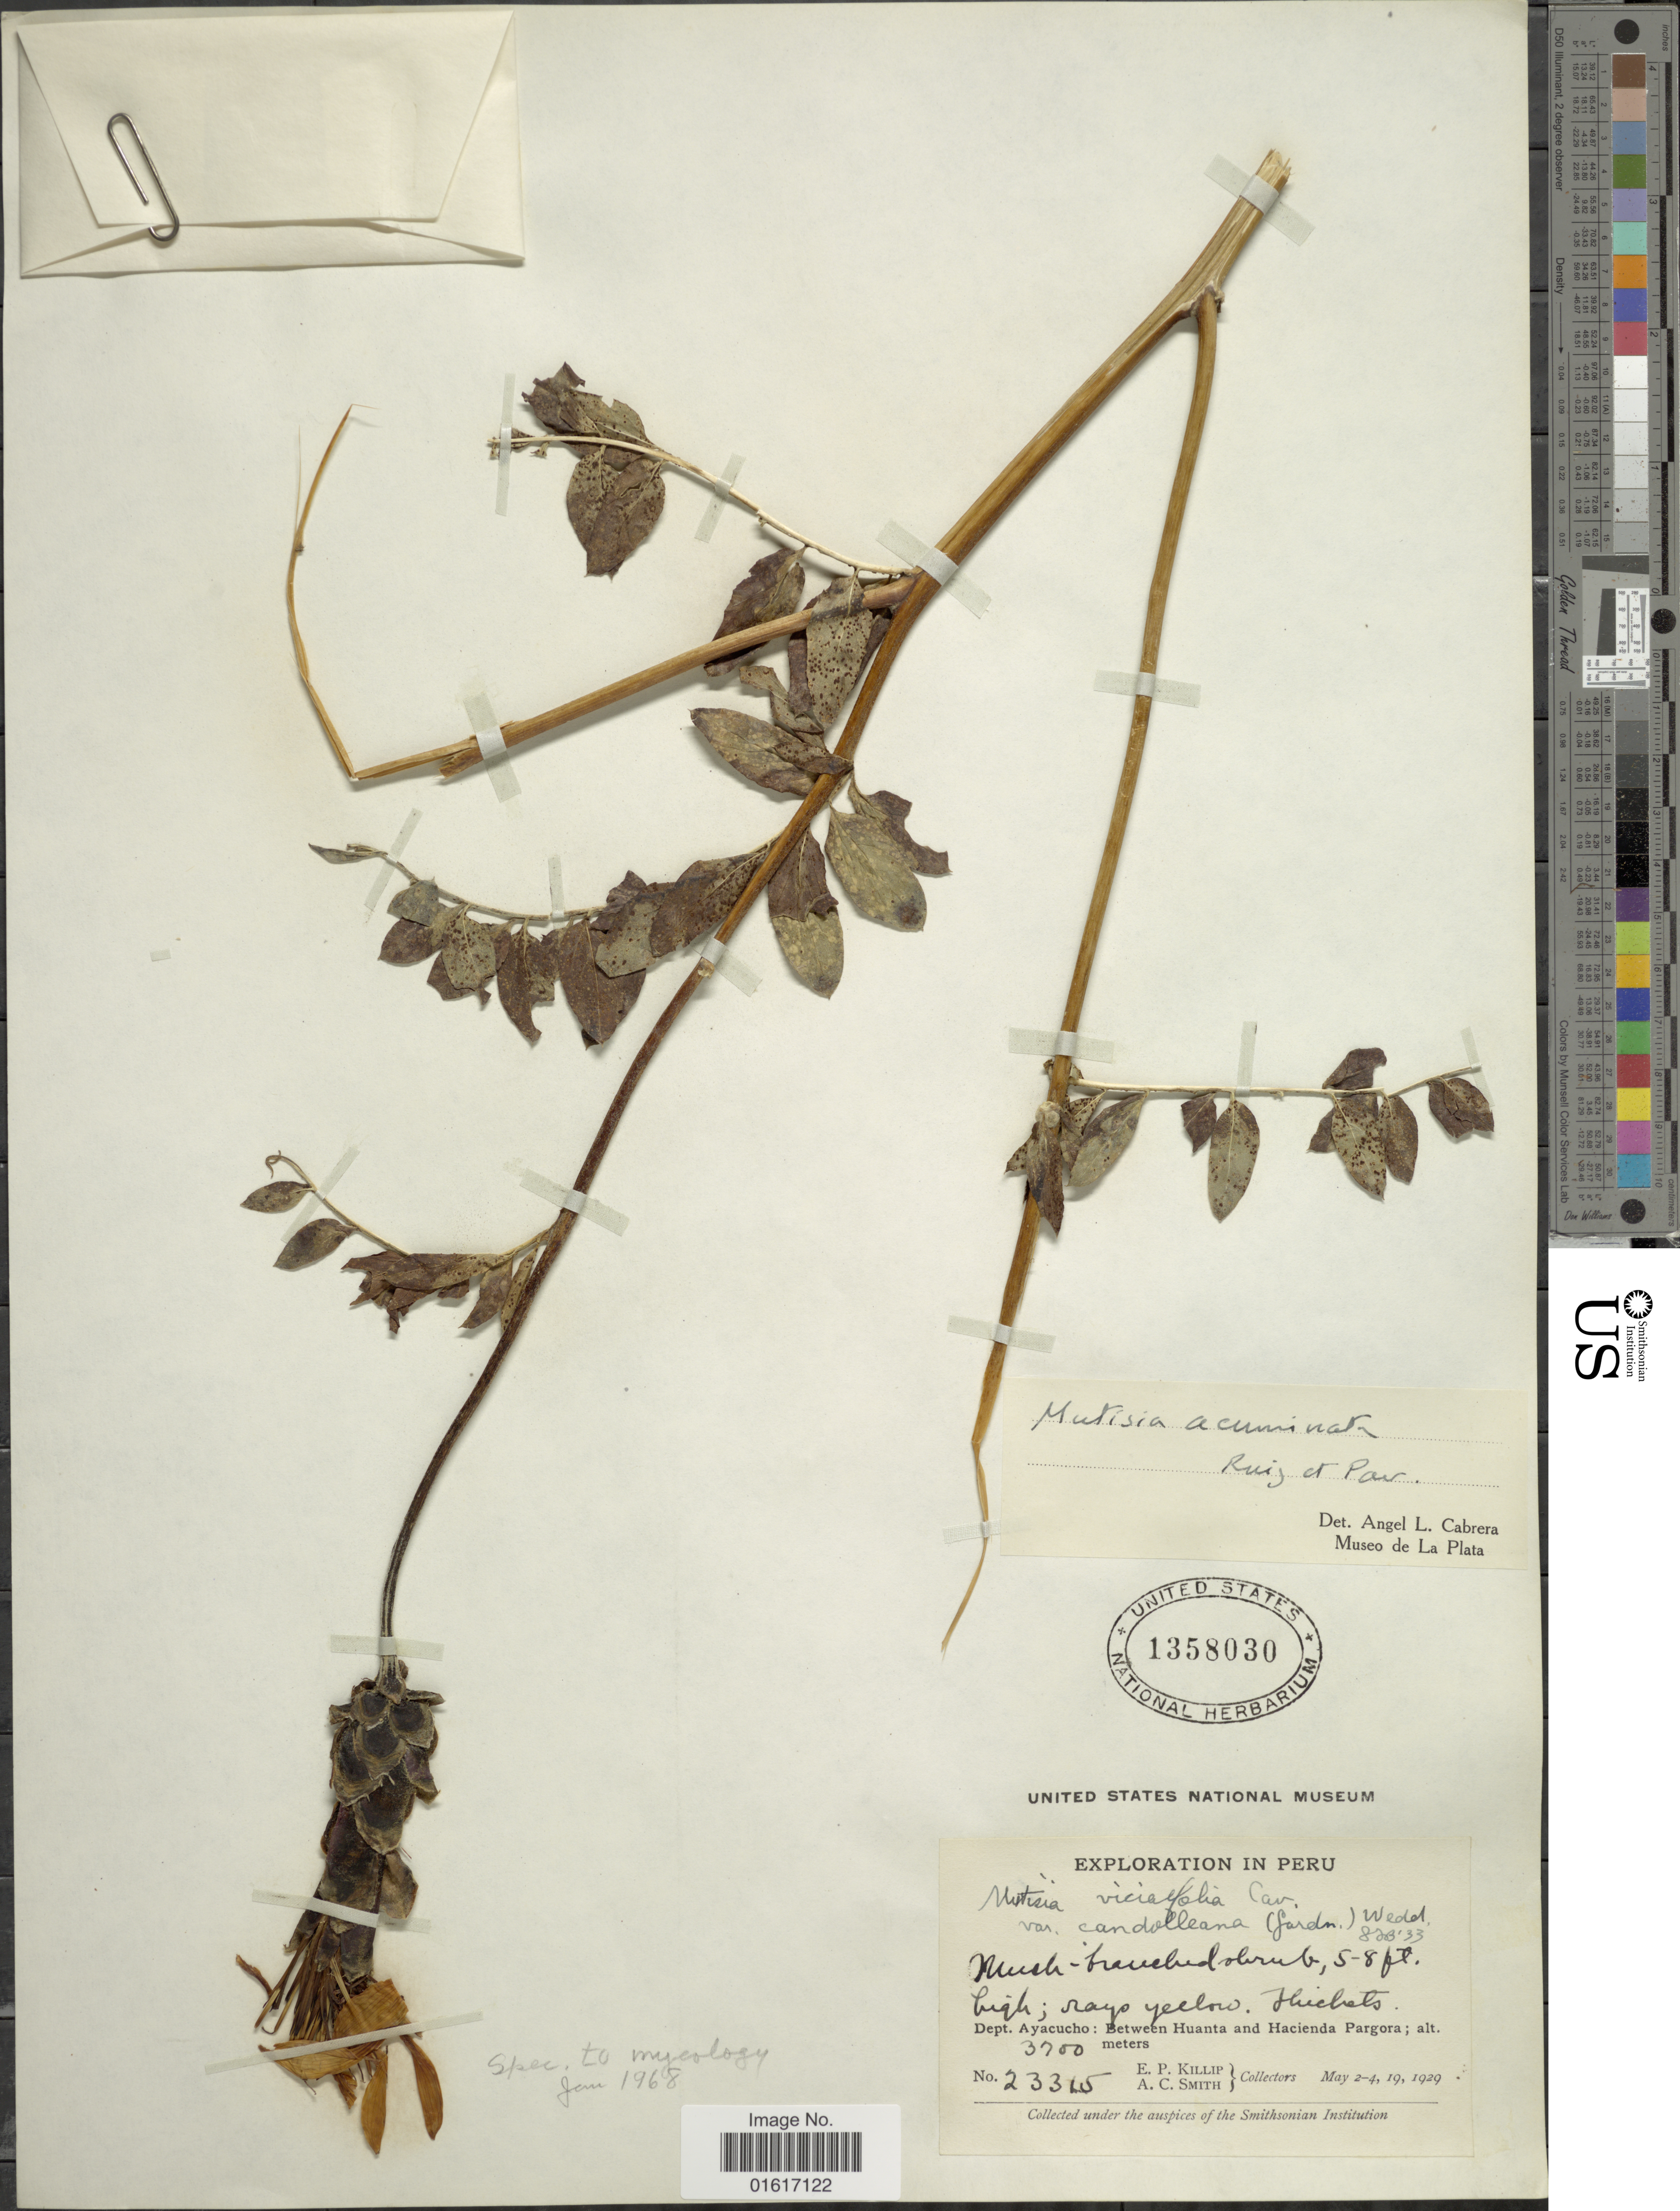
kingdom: Plantae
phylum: Tracheophyta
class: Magnoliopsida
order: Asterales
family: Asteraceae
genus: Mutisia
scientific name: Mutisia acuminata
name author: Ruiz & Pav.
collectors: E. P. Killip & A. C. Smith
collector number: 23315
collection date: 1929-05-02/1929-05-19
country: Peru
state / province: Ayacucho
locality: Between Huanta and Hacienda Pargora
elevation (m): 3700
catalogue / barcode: US 1358030